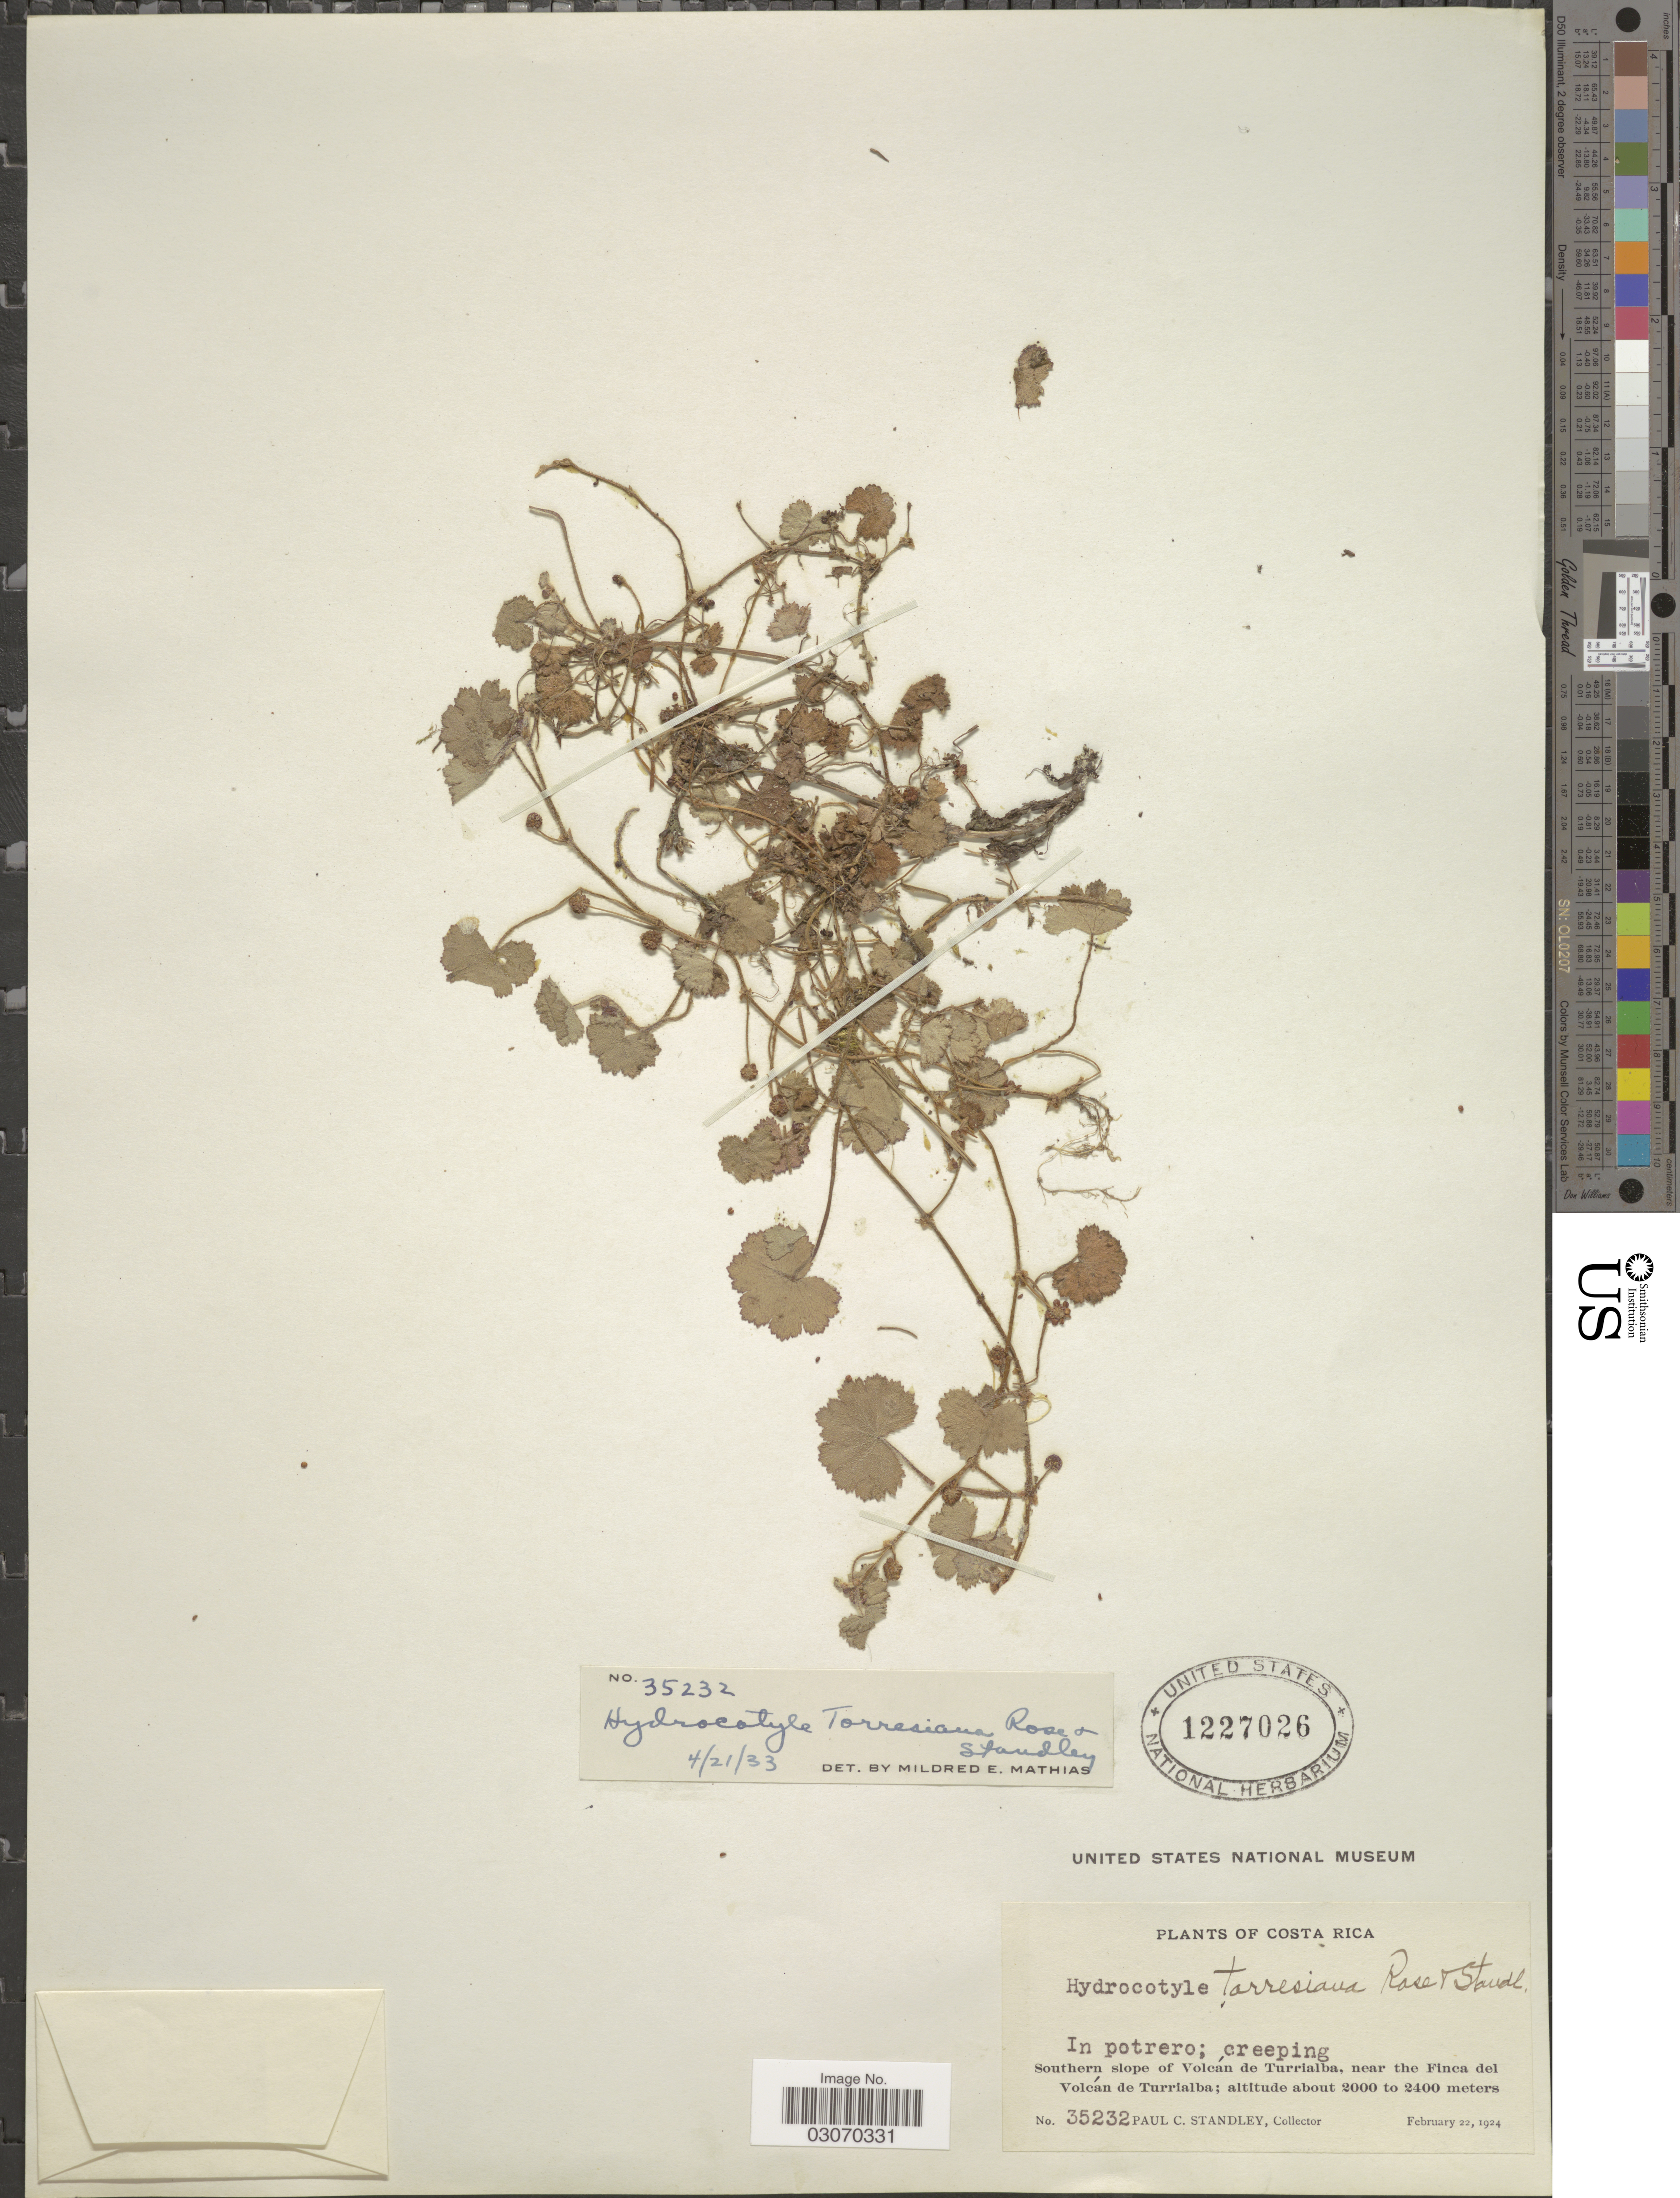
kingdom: Plantae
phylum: Tracheophyta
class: Magnoliopsida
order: Apiales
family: Araliaceae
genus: Hydrocotyle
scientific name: Hydrocotyle torresiana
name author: Rose & Standl.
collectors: P. C. Standley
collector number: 35232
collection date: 1924-02-22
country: Costa Rica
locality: Southern slope of Volcán de Turrialba, near the Finca del Volcán de Turrialba.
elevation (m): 2000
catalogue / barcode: US 1227026